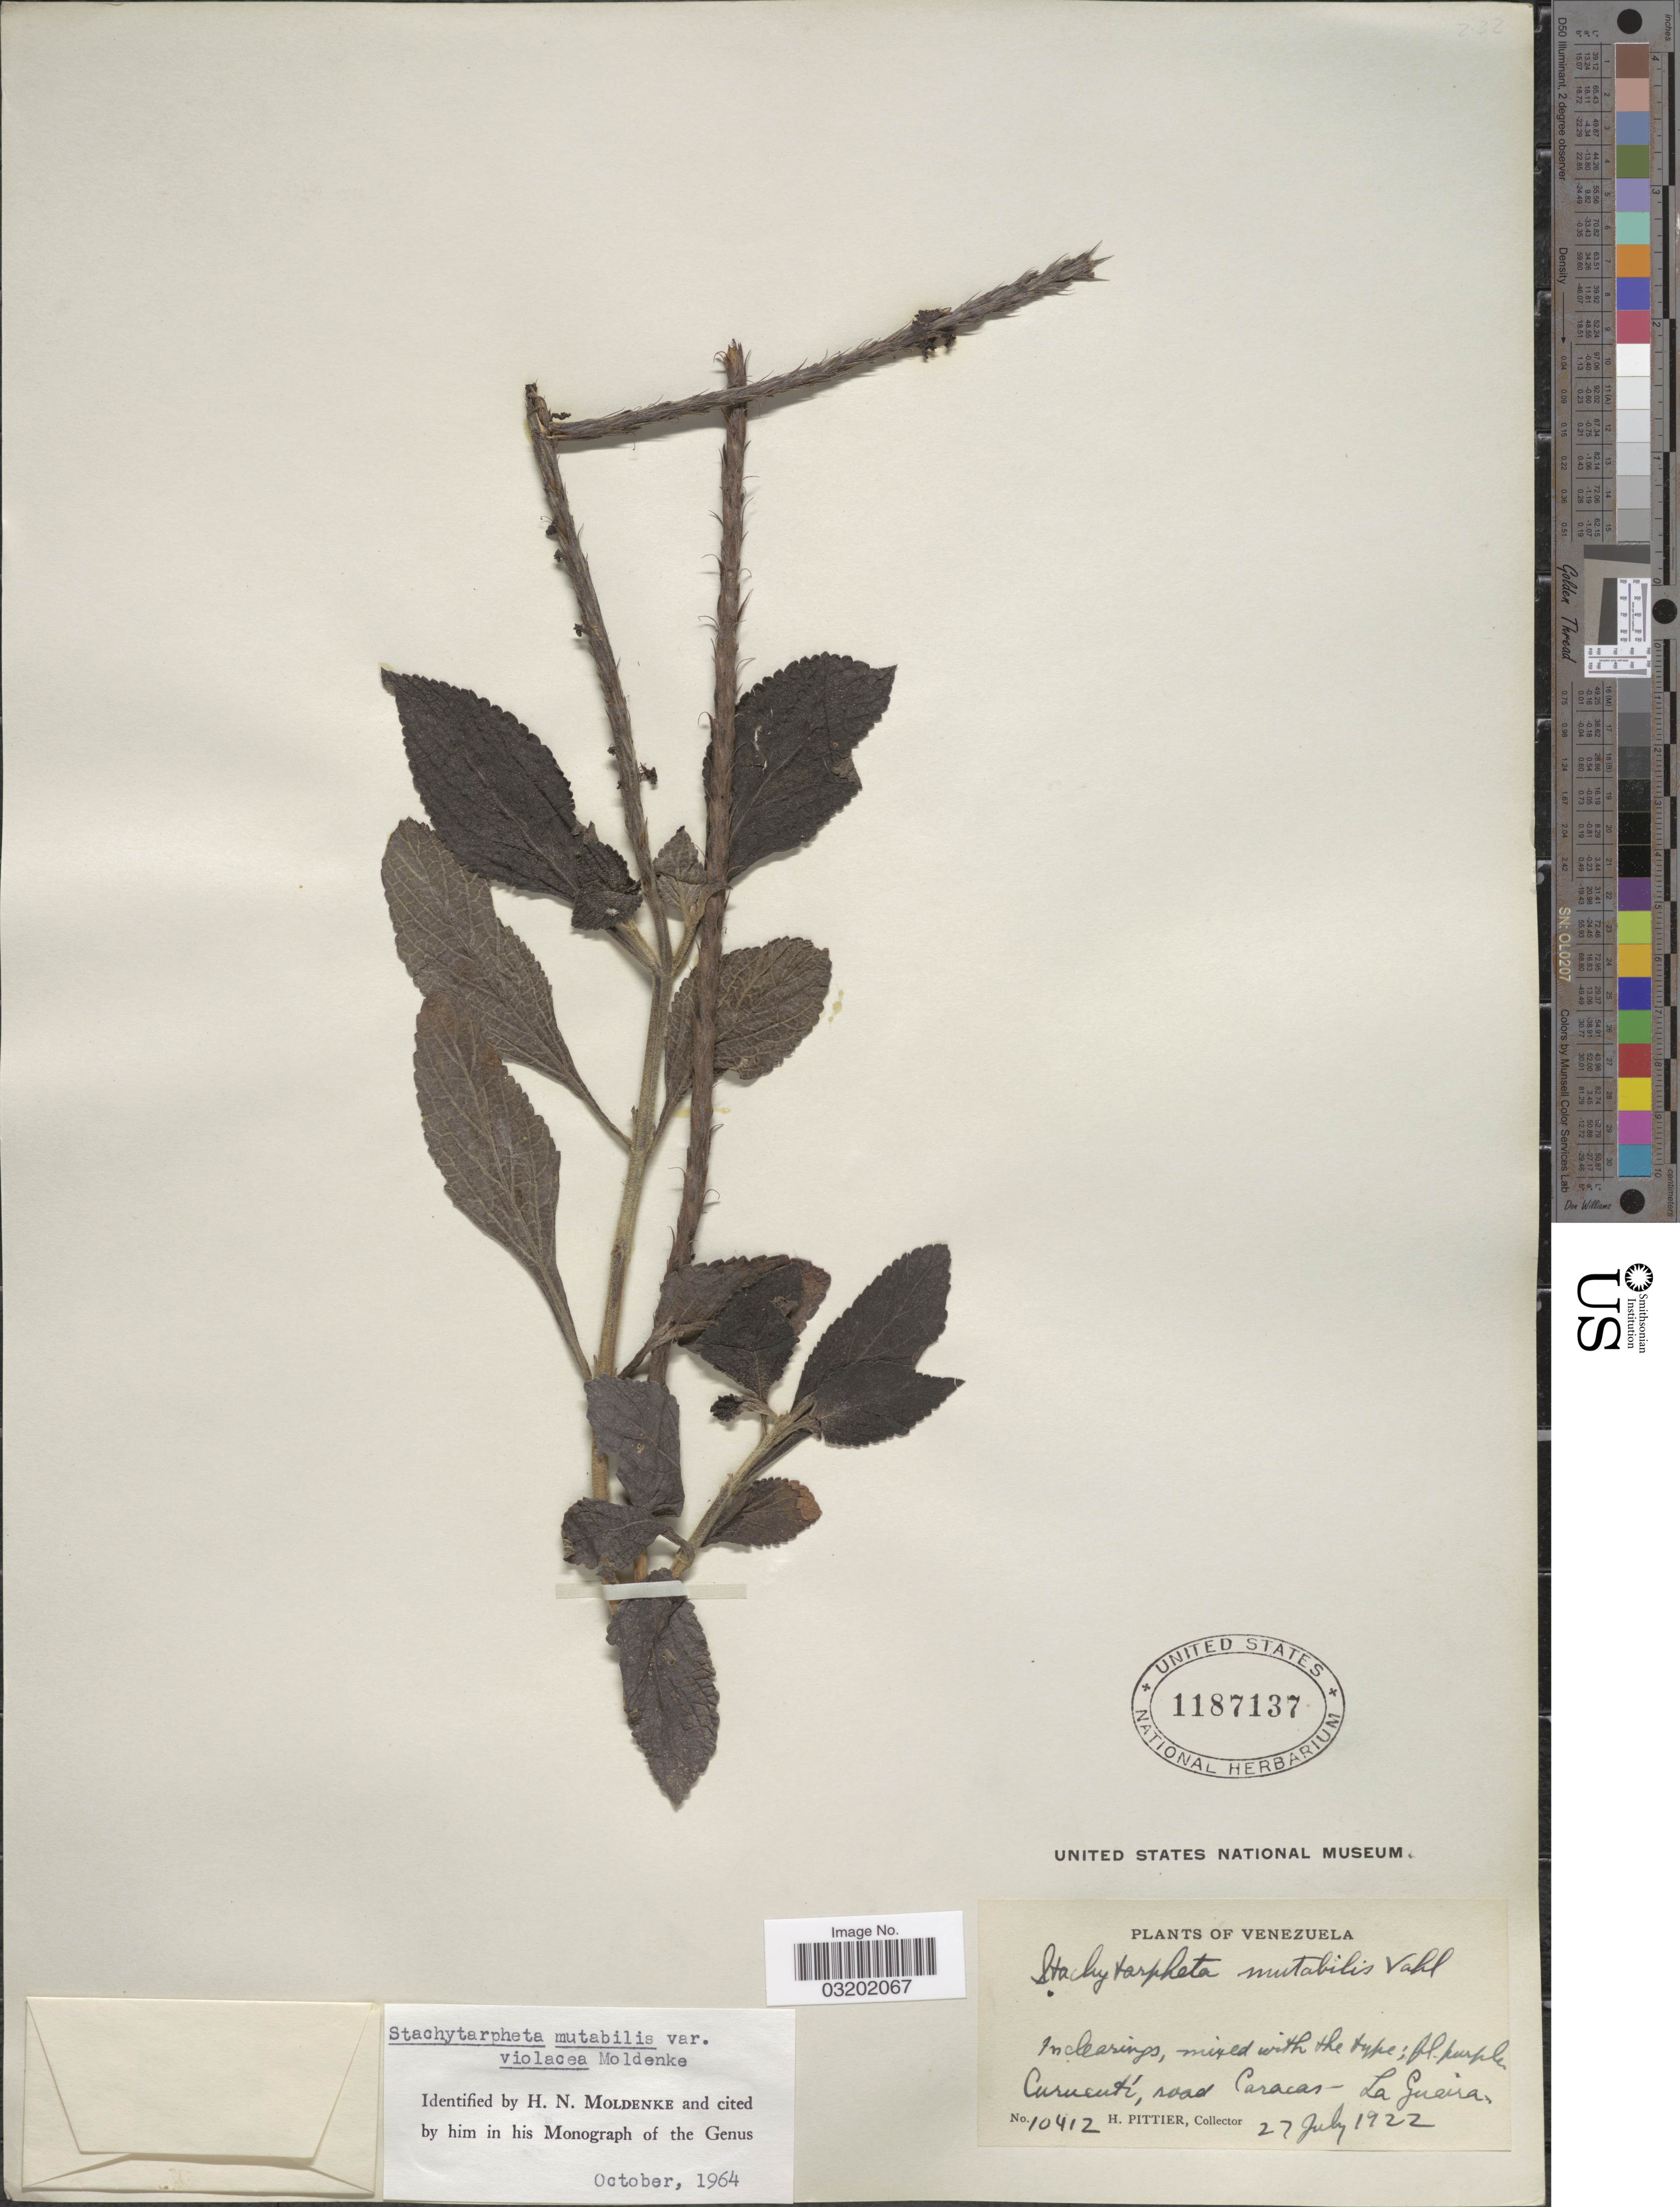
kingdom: Plantae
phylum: Tracheophyta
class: Magnoliopsida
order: Lamiales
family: Verbenaceae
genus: Stachytarpheta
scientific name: Stachytarpheta mutabilis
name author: (Jacq.) Vahl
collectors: H. F. Pittier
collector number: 10412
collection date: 1922-07-27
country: Venezuela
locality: Curucutí, road Caracas - La Guaira.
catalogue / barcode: US 1187137